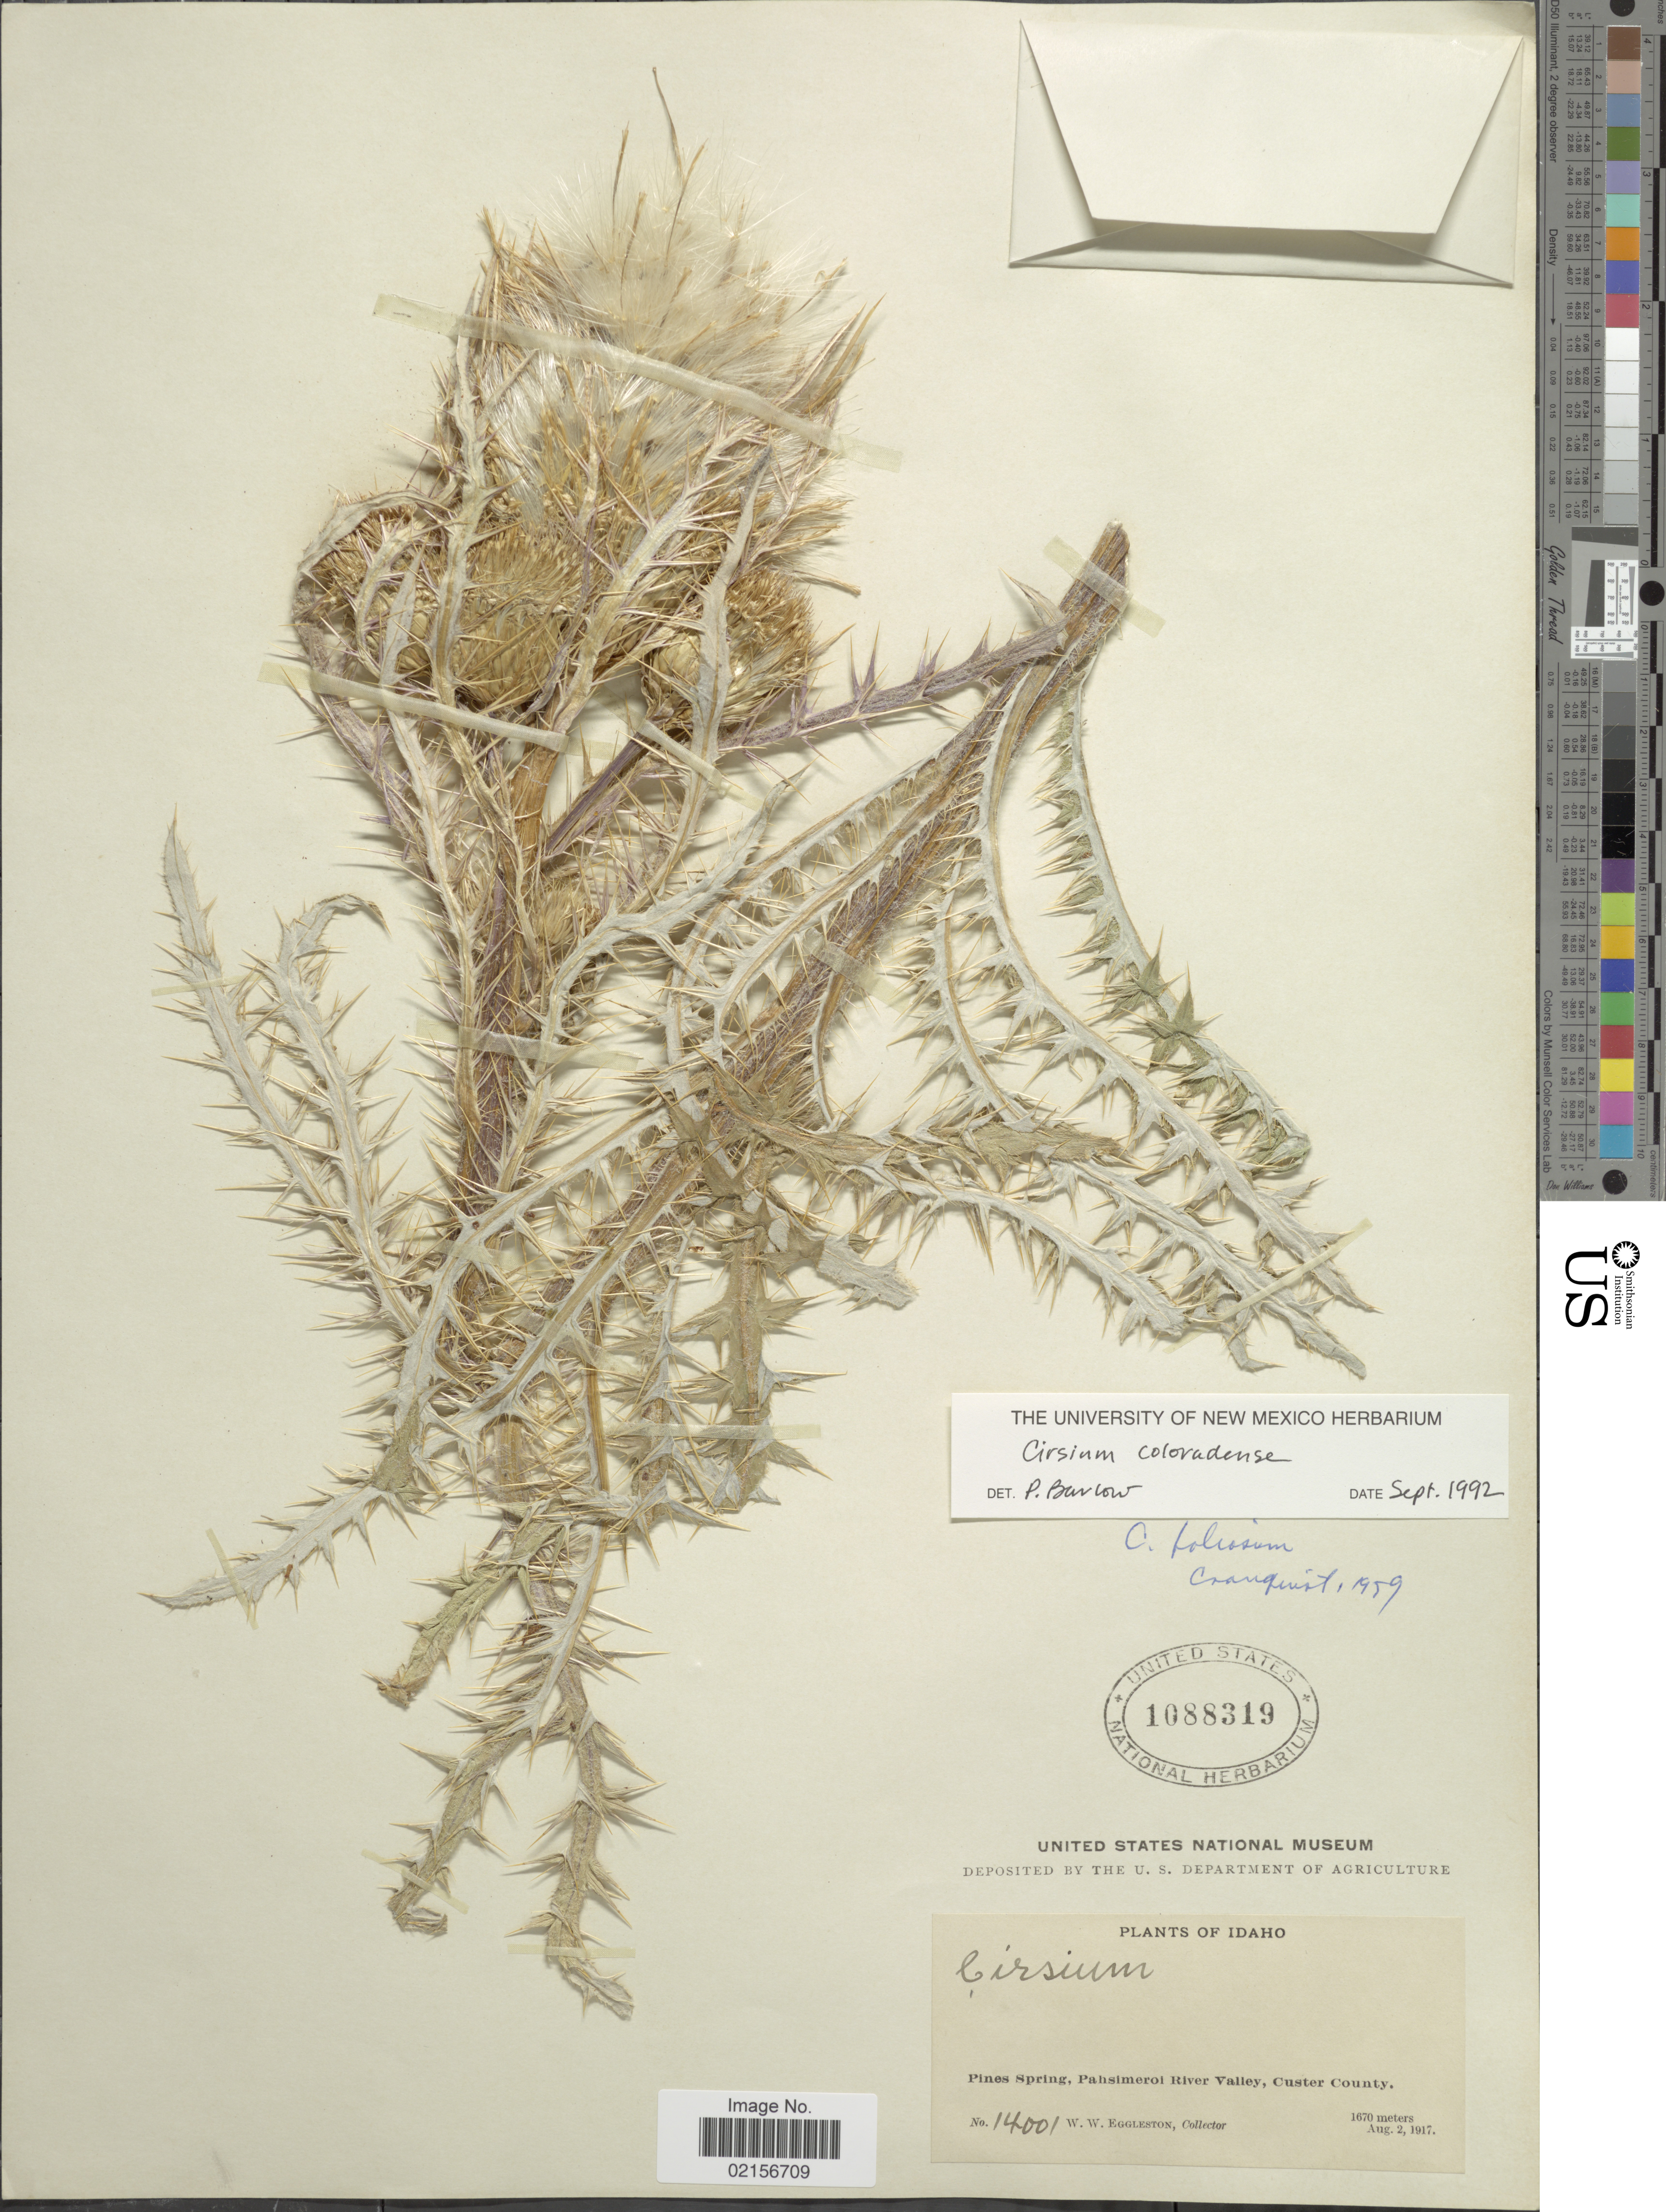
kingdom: Plantae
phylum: Tracheophyta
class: Magnoliopsida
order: Asterales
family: Asteraceae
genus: Cirsium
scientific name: Cirsium scariosum var. coloradense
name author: (Rydb.) D.J. Keil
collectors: W. W. Eggleston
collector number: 14001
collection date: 1917-08-02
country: United States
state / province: Idaho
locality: Pines Spring, Pahsimerol River Valley, Custer County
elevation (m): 1670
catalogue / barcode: US 1088319